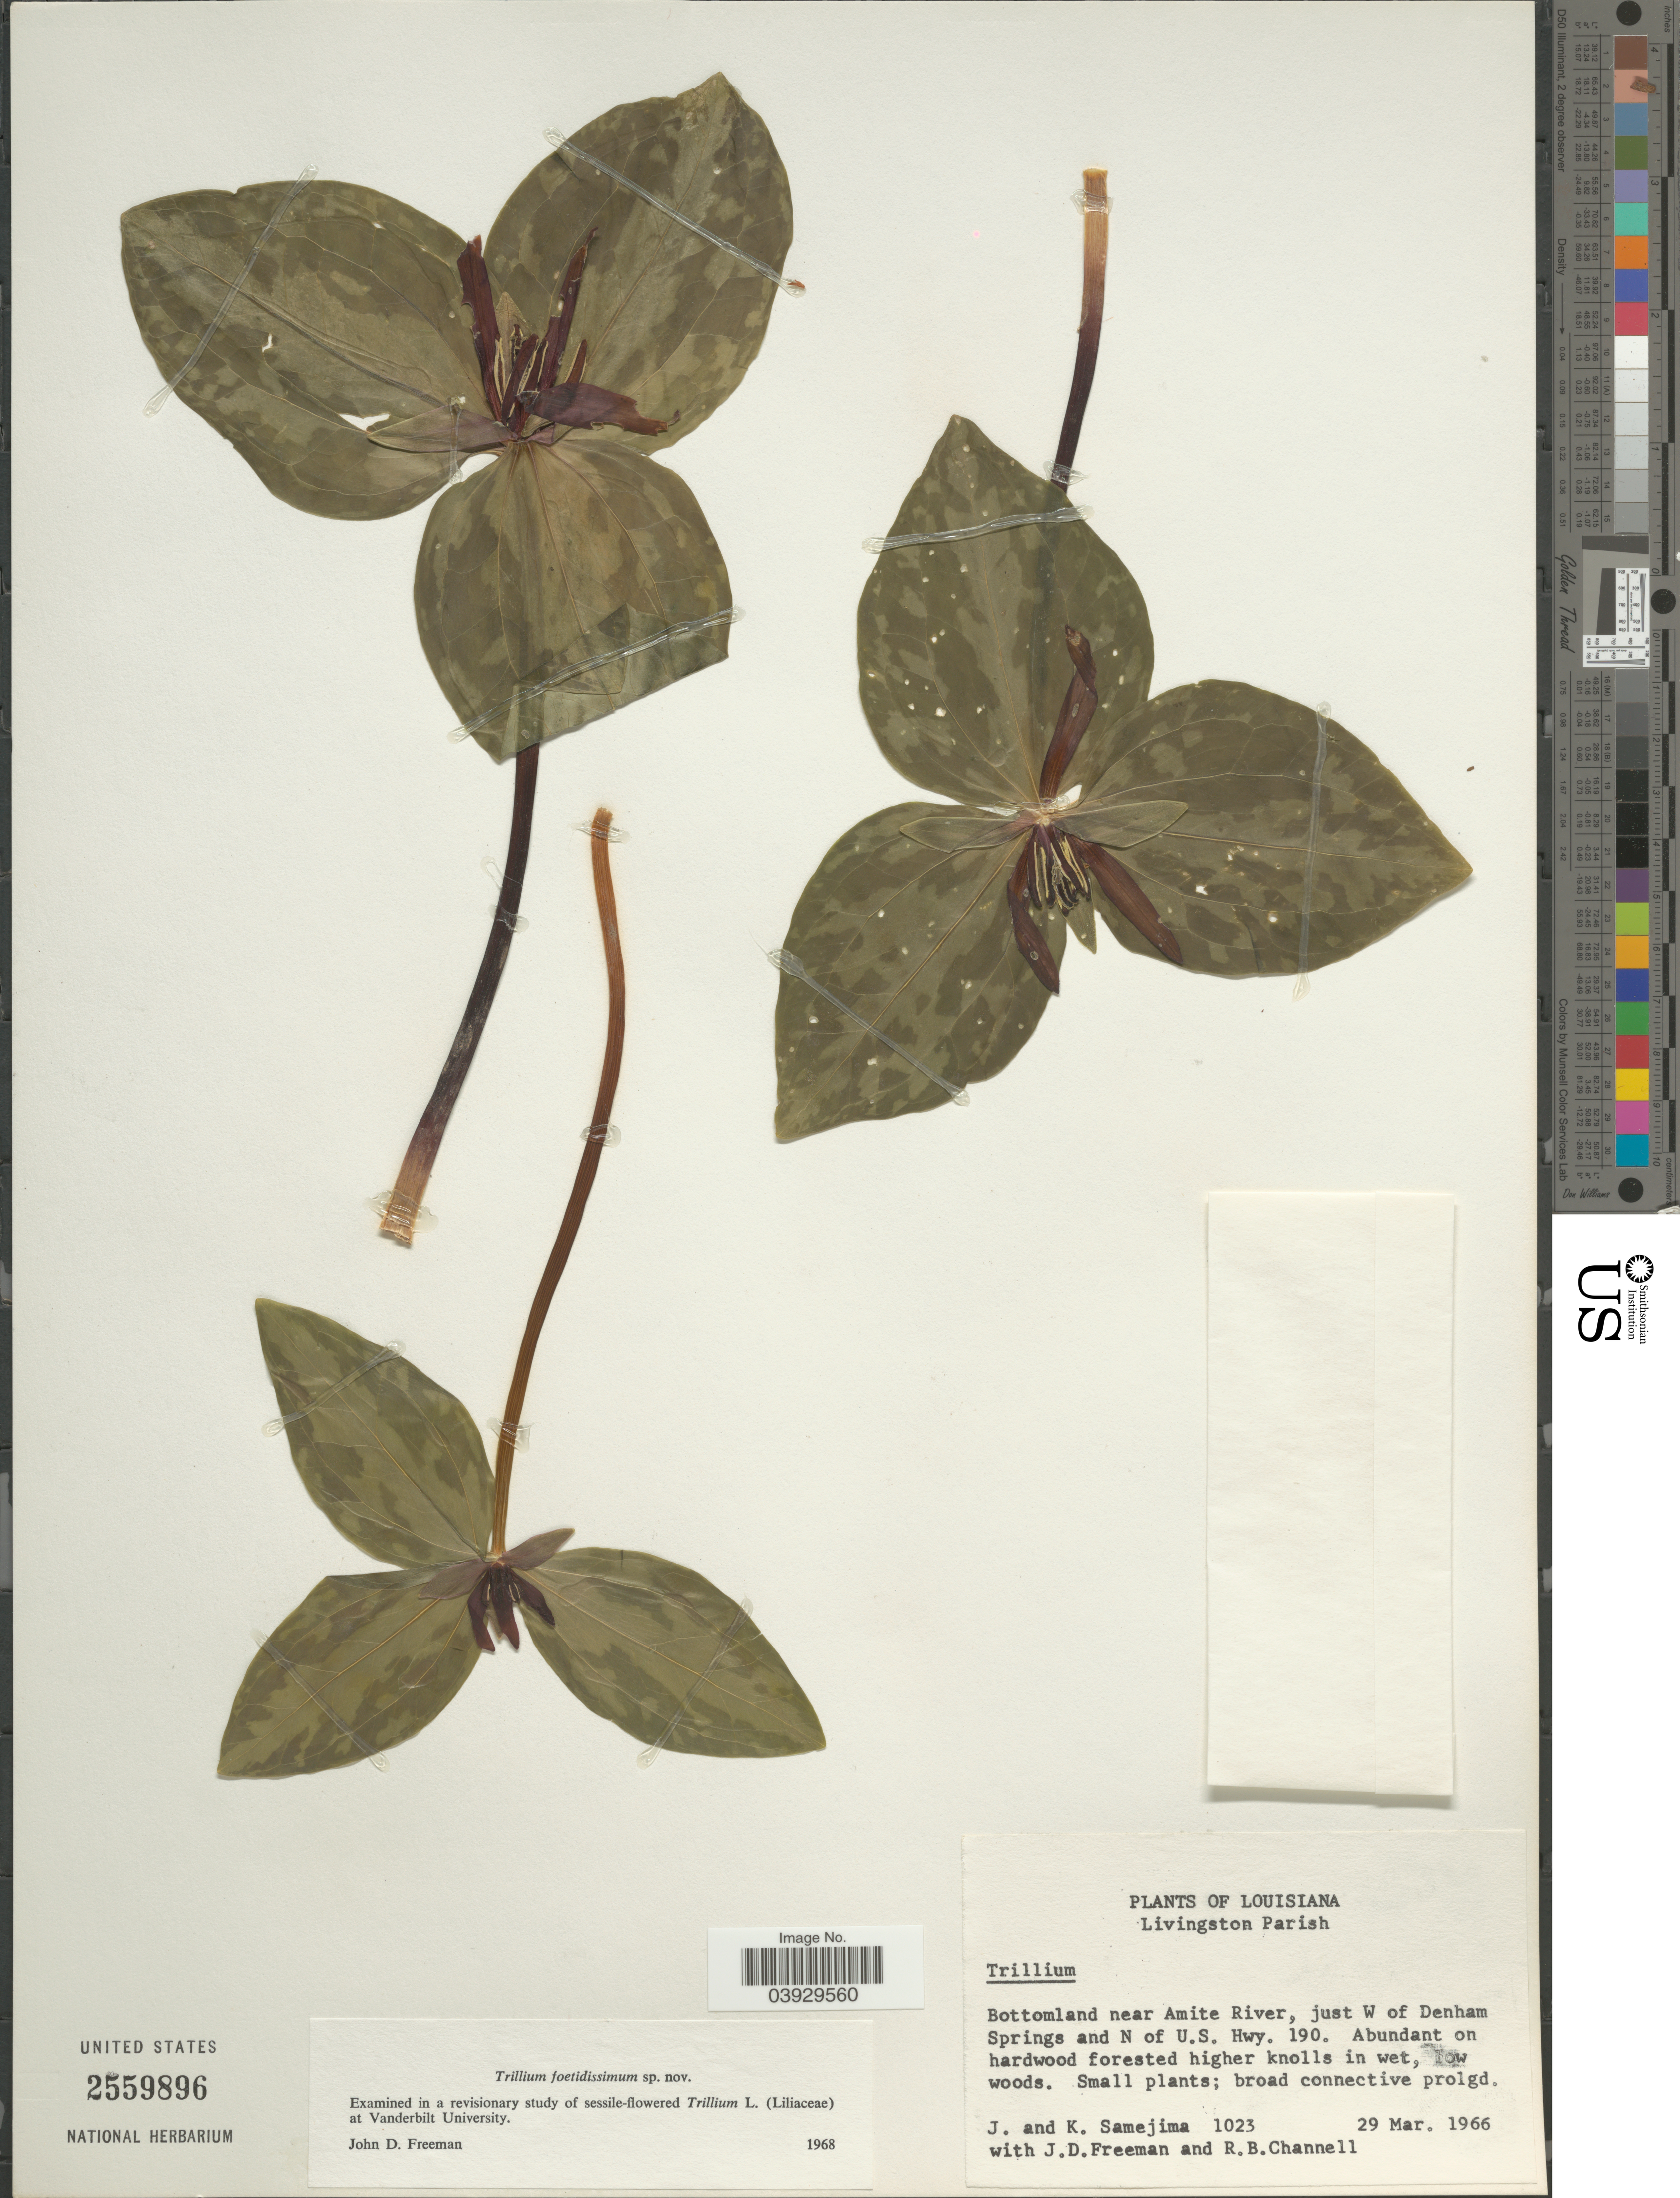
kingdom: Plantae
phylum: Tracheophyta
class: Liliopsida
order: Liliales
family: Melanthiaceae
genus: Trillium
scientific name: Trillium foetidissimum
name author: J. D. Freeman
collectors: J. Samejima, K. Samejima, J. Freeman & R. B. Channell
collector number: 1023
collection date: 1966-03-29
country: United States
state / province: Louisiana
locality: Livingston Parish. Bottomland near Amite River, just W of Denham Springs and N of U.S. Hwy. 190.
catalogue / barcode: US 2559896